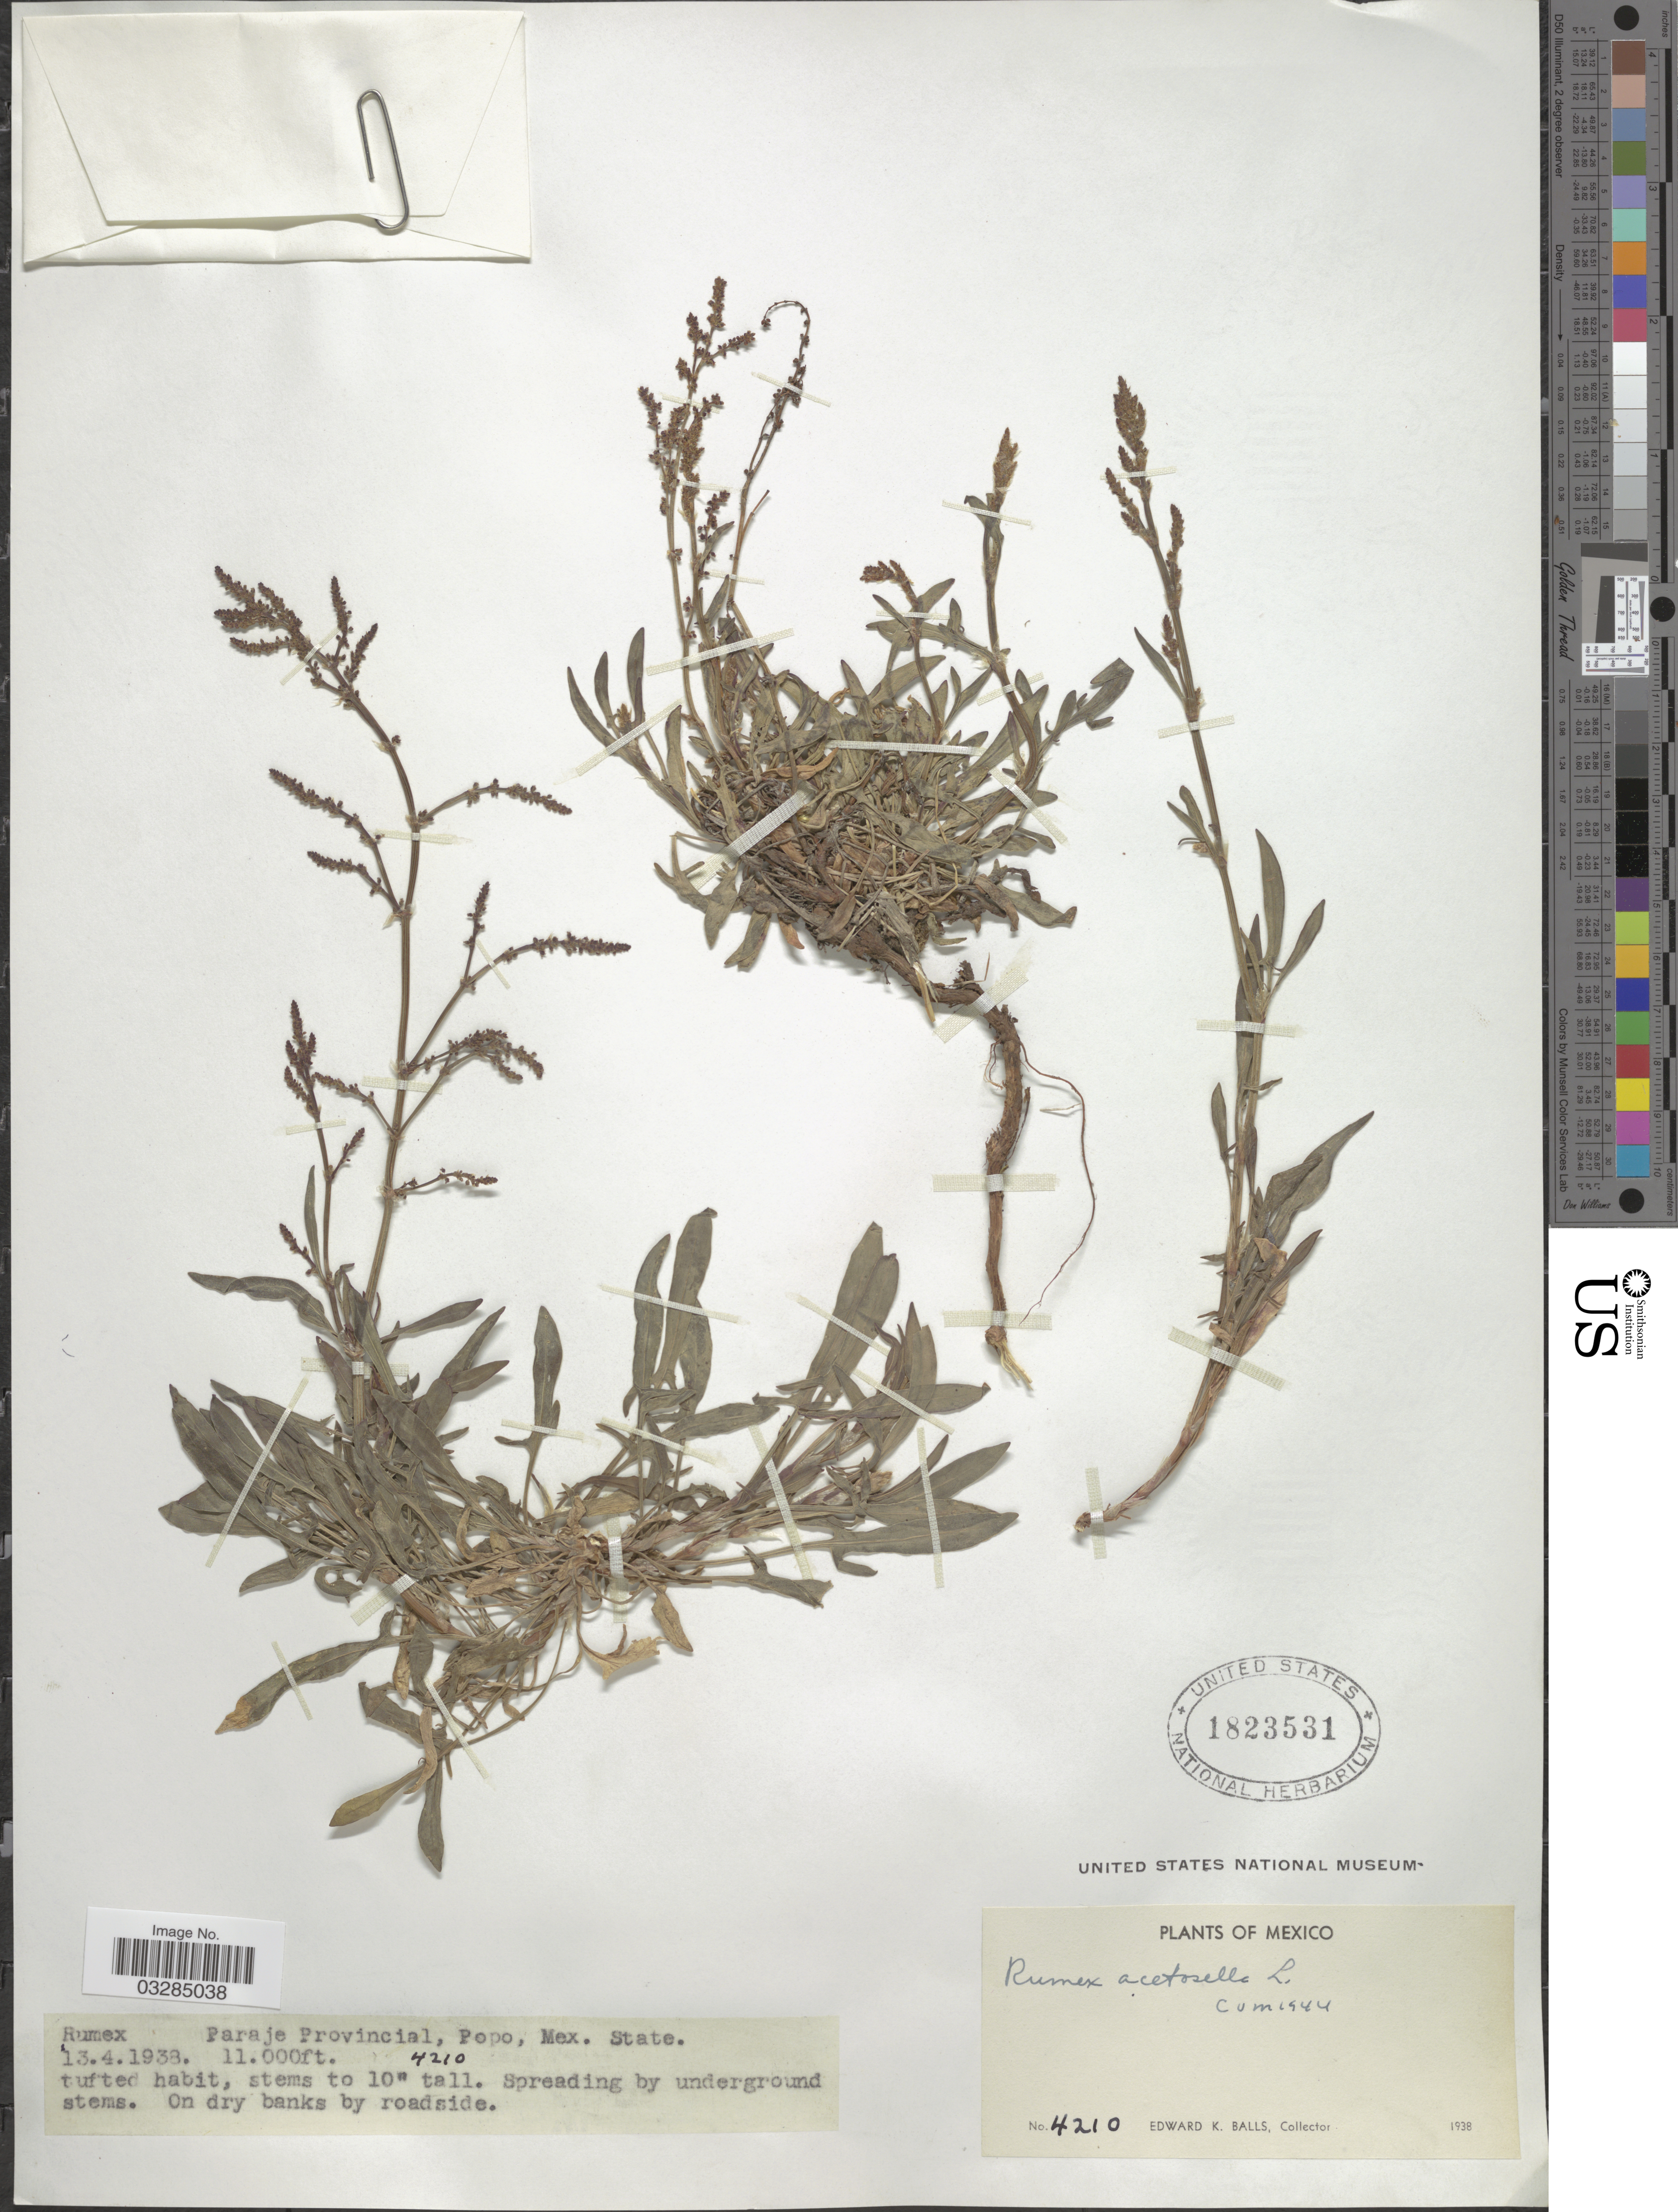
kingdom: Plantae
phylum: Tracheophyta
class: Magnoliopsida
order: Caryophyllales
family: Polygonaceae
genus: Rumex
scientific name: Rumex acetosella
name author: L.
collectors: E. K. Balls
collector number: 4210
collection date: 1938-04-13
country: Mexico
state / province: México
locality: Paraje Provincial, Popo.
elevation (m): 3353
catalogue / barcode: US 1823531